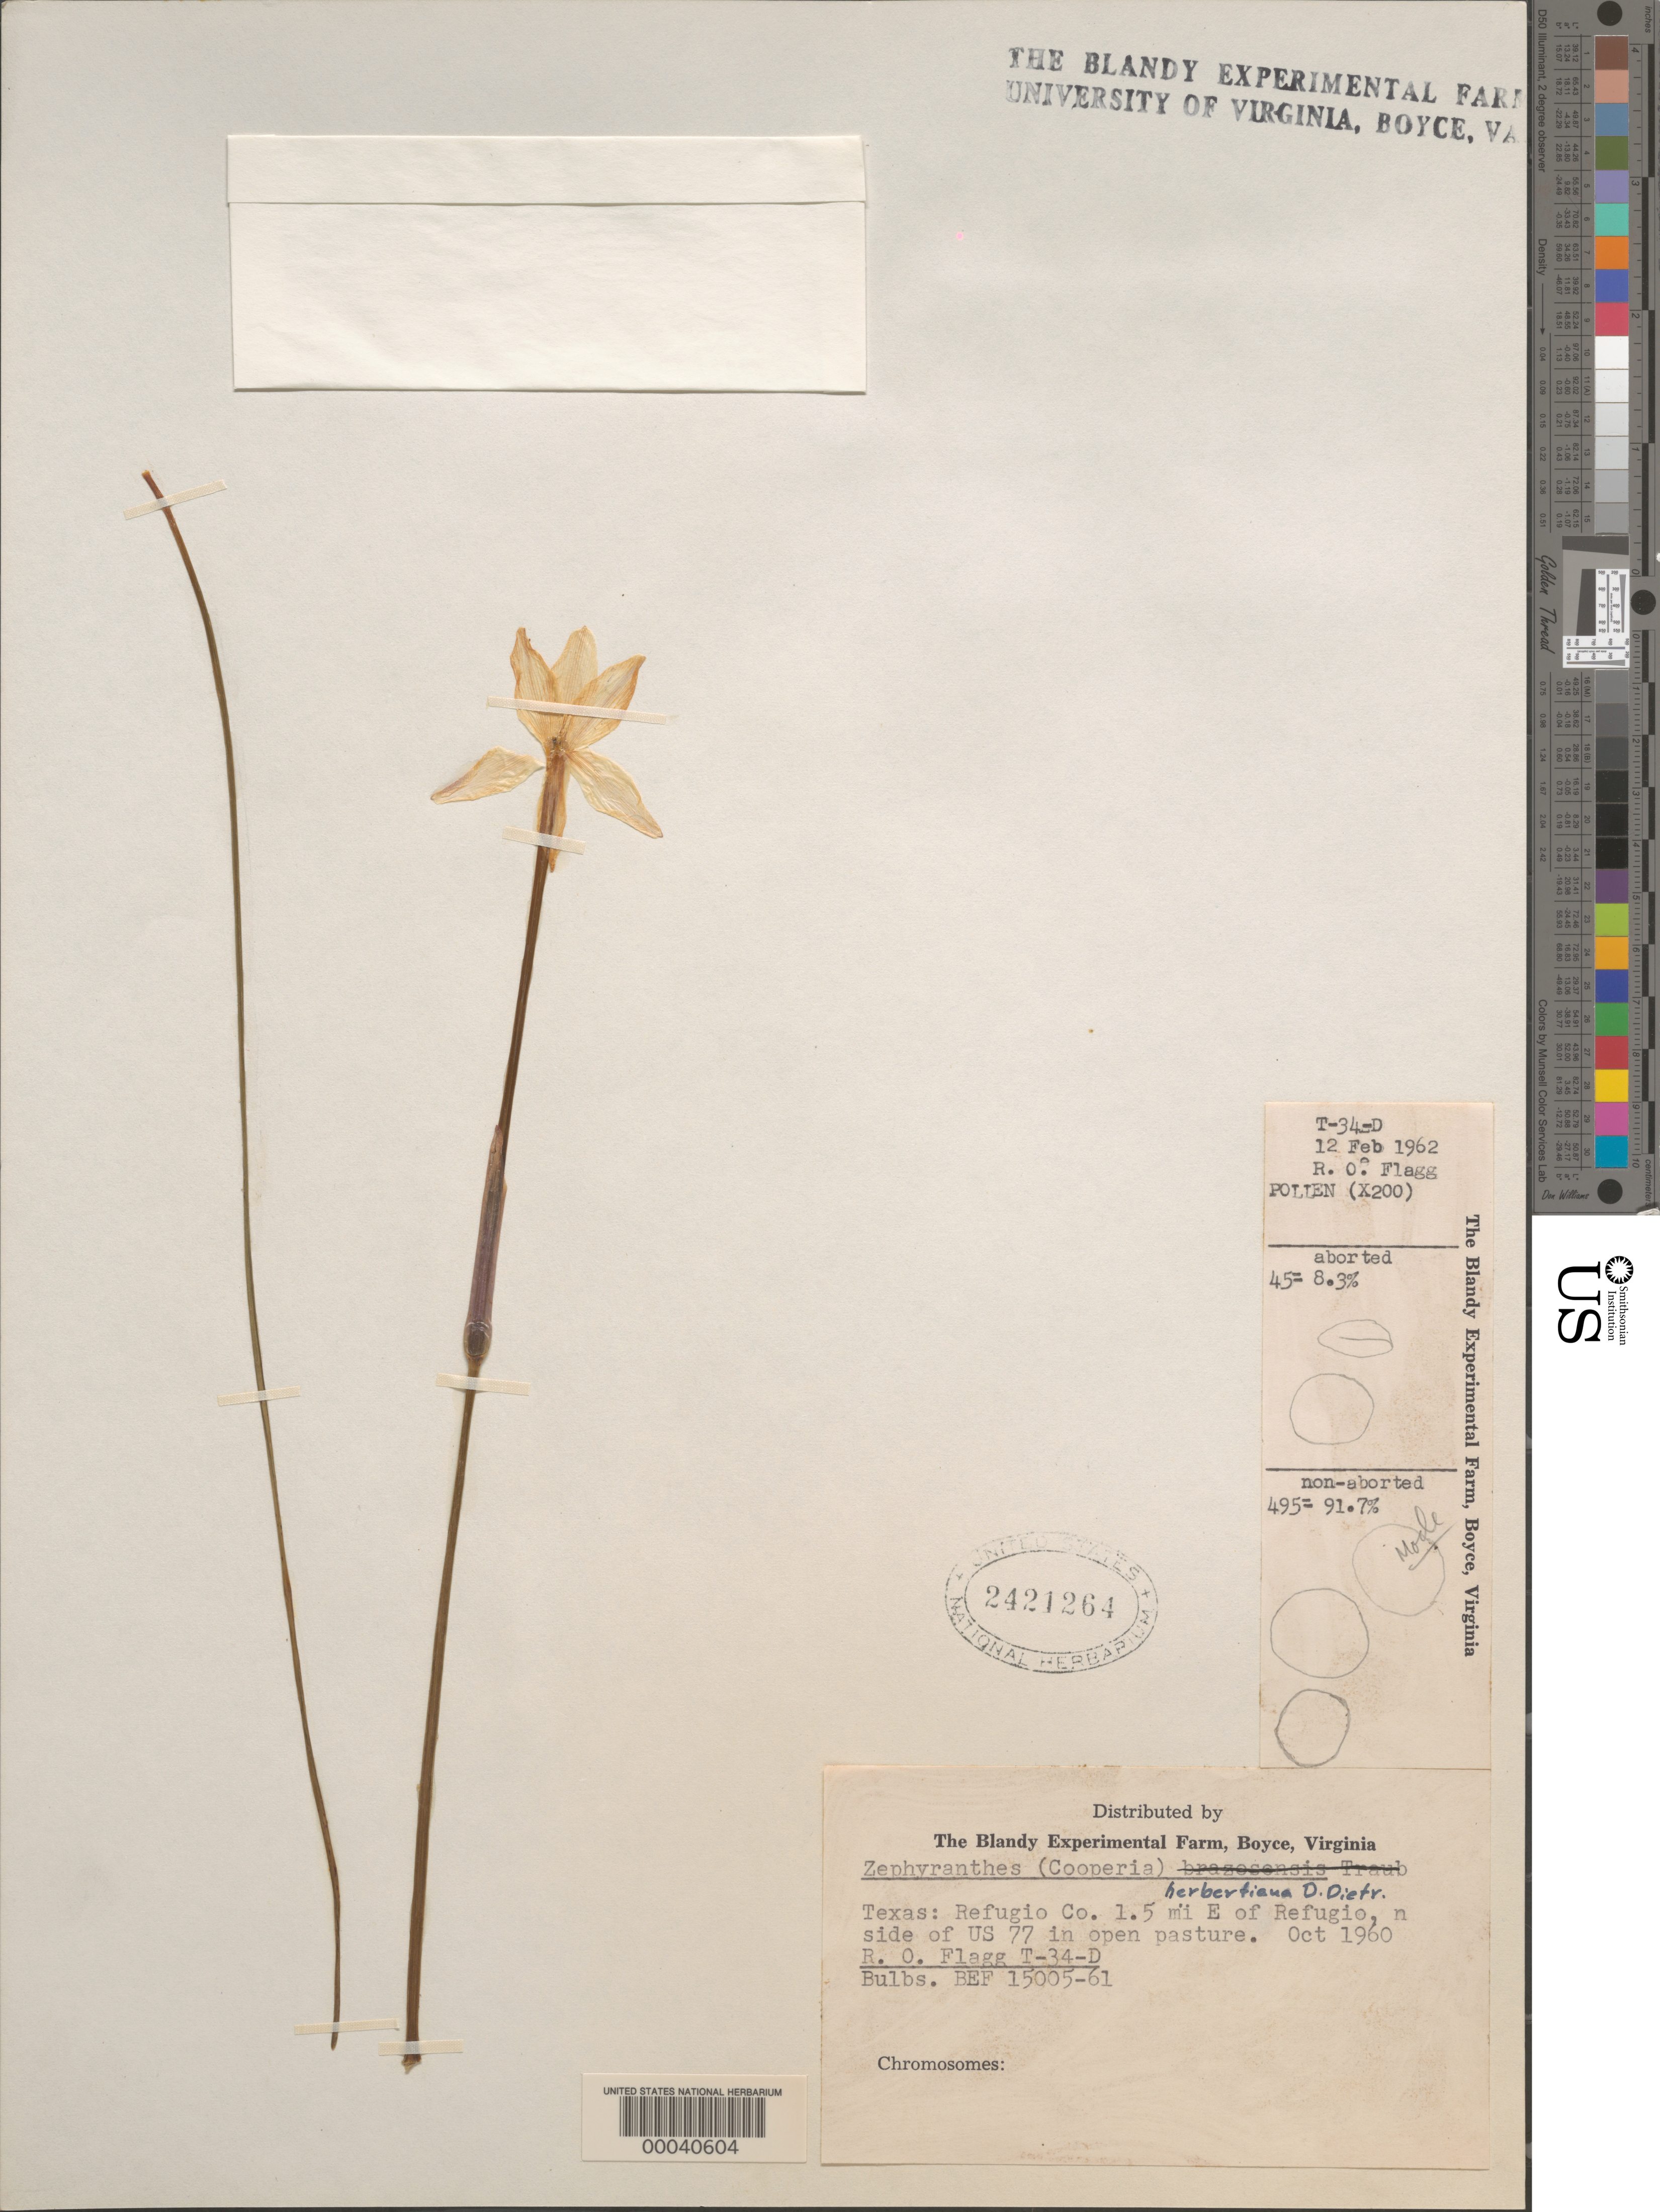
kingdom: Plantae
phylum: Tracheophyta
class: Liliopsida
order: Asparagales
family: Amaryllidaceae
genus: Zephyranthes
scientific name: Zephyranthes herbertiana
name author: D. Dietr.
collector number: Bef 15005-61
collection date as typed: Oct 1960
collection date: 1960-10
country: United States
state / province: Texas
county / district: Refugio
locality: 1.5 mi. e of refugio, n side of us 77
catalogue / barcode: US 2421264